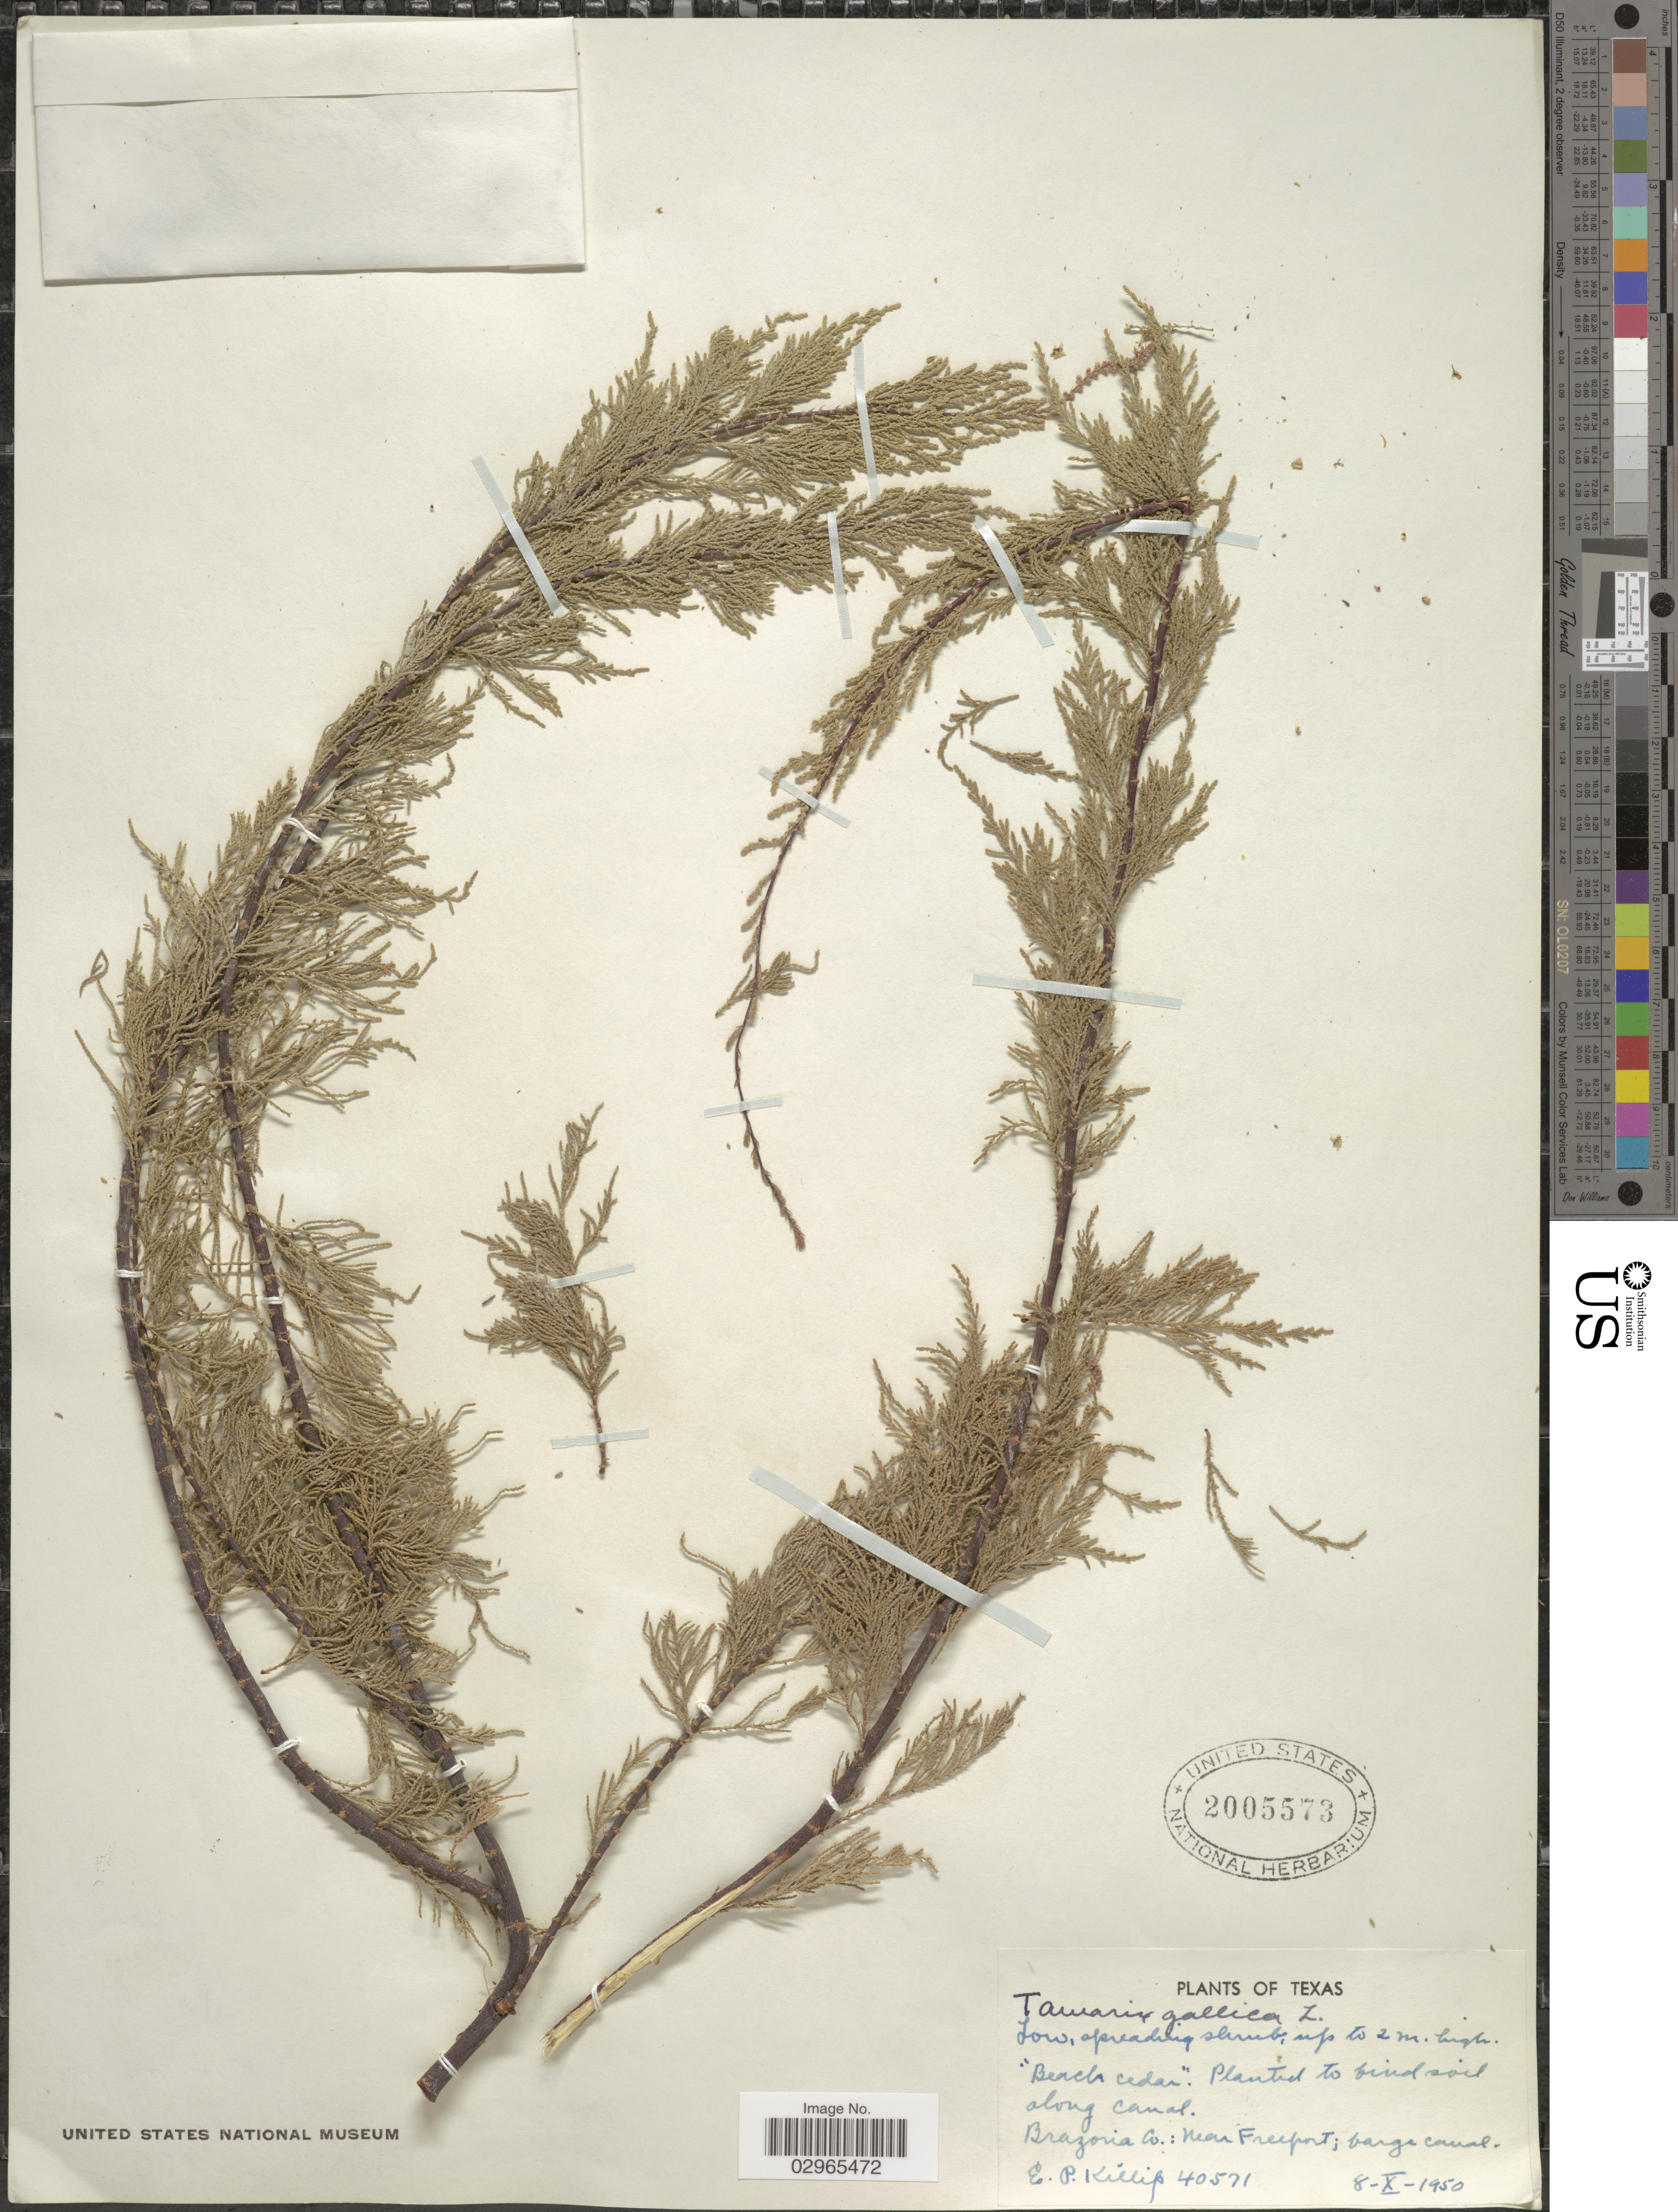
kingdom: Plantae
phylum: Tracheophyta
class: Magnoliopsida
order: Caryophyllales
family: Tamaricaceae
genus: Tamarix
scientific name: Tamarix gallica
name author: L.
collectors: E. P. Killip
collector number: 40571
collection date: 1950-10-08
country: United States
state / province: Texas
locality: Brazoria Co.: Near Freeport; large canal.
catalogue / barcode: US 2005573